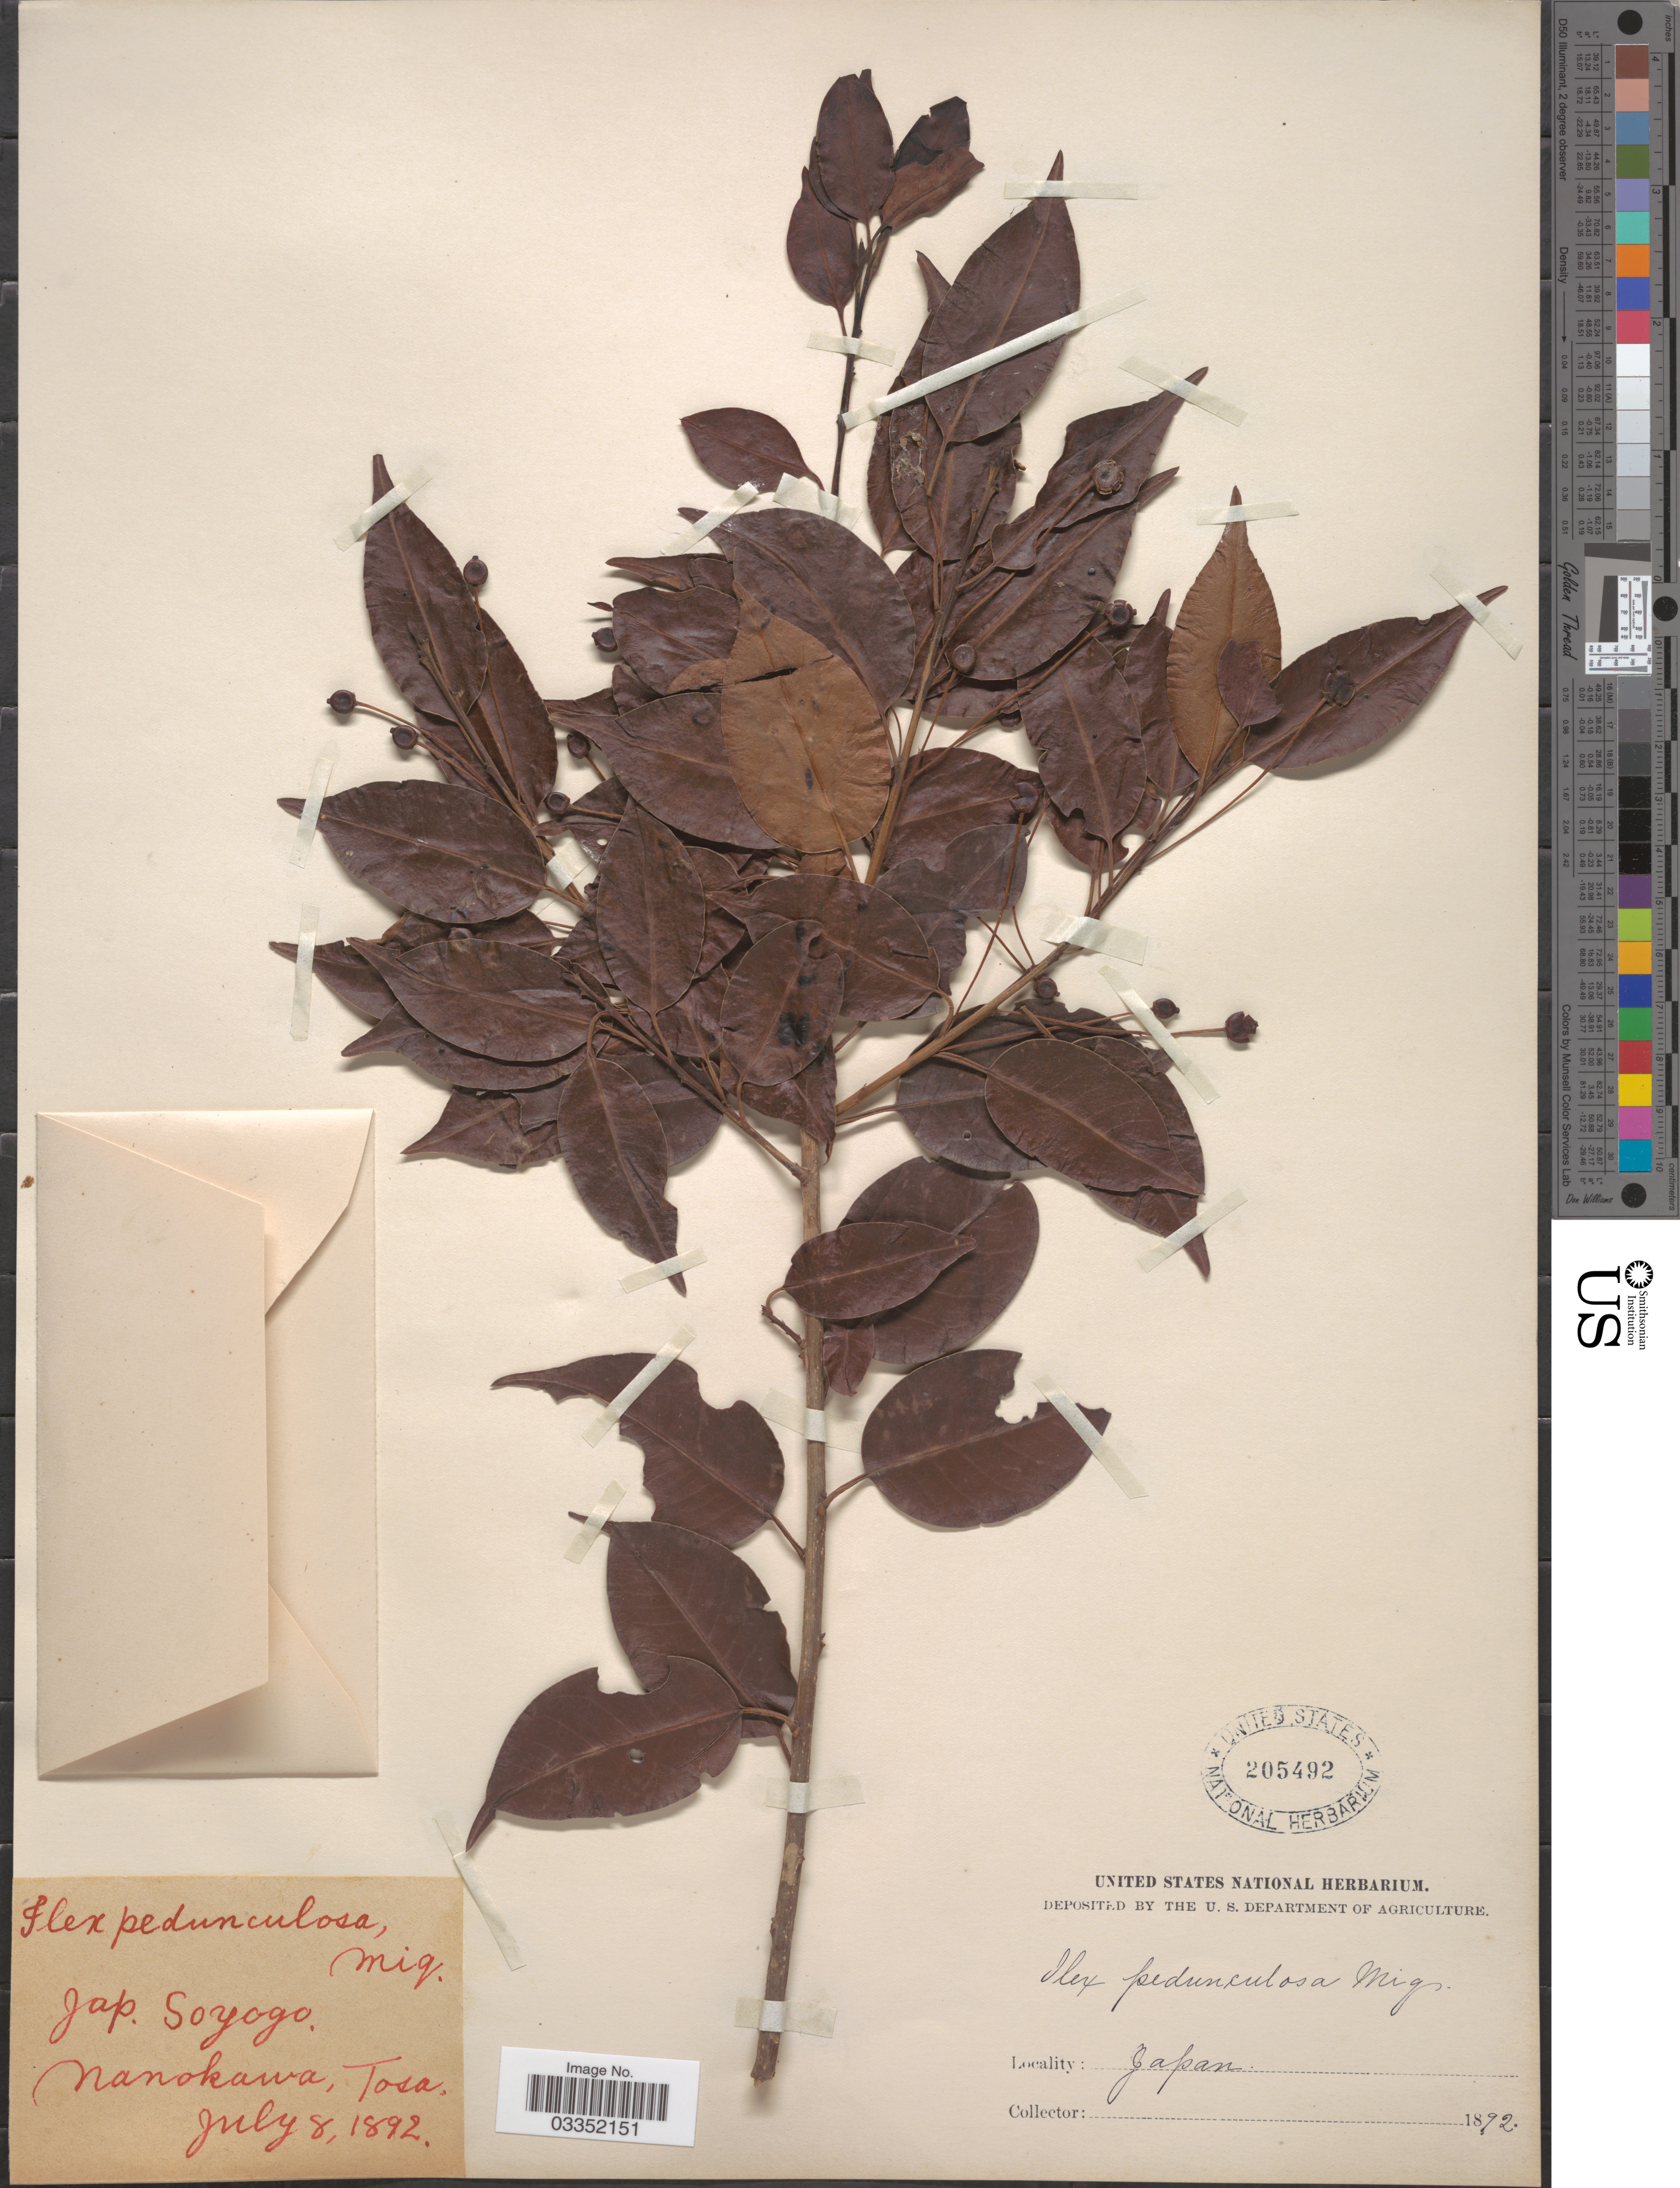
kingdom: Plantae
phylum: Tracheophyta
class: Magnoliopsida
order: Aquifoliales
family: Aquifoliaceae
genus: Ilex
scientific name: Ilex pedunculosa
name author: Miq.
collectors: ex herb. United States National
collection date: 1892-07-08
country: Japan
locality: Nanokawa, Tosa.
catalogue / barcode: US 205492